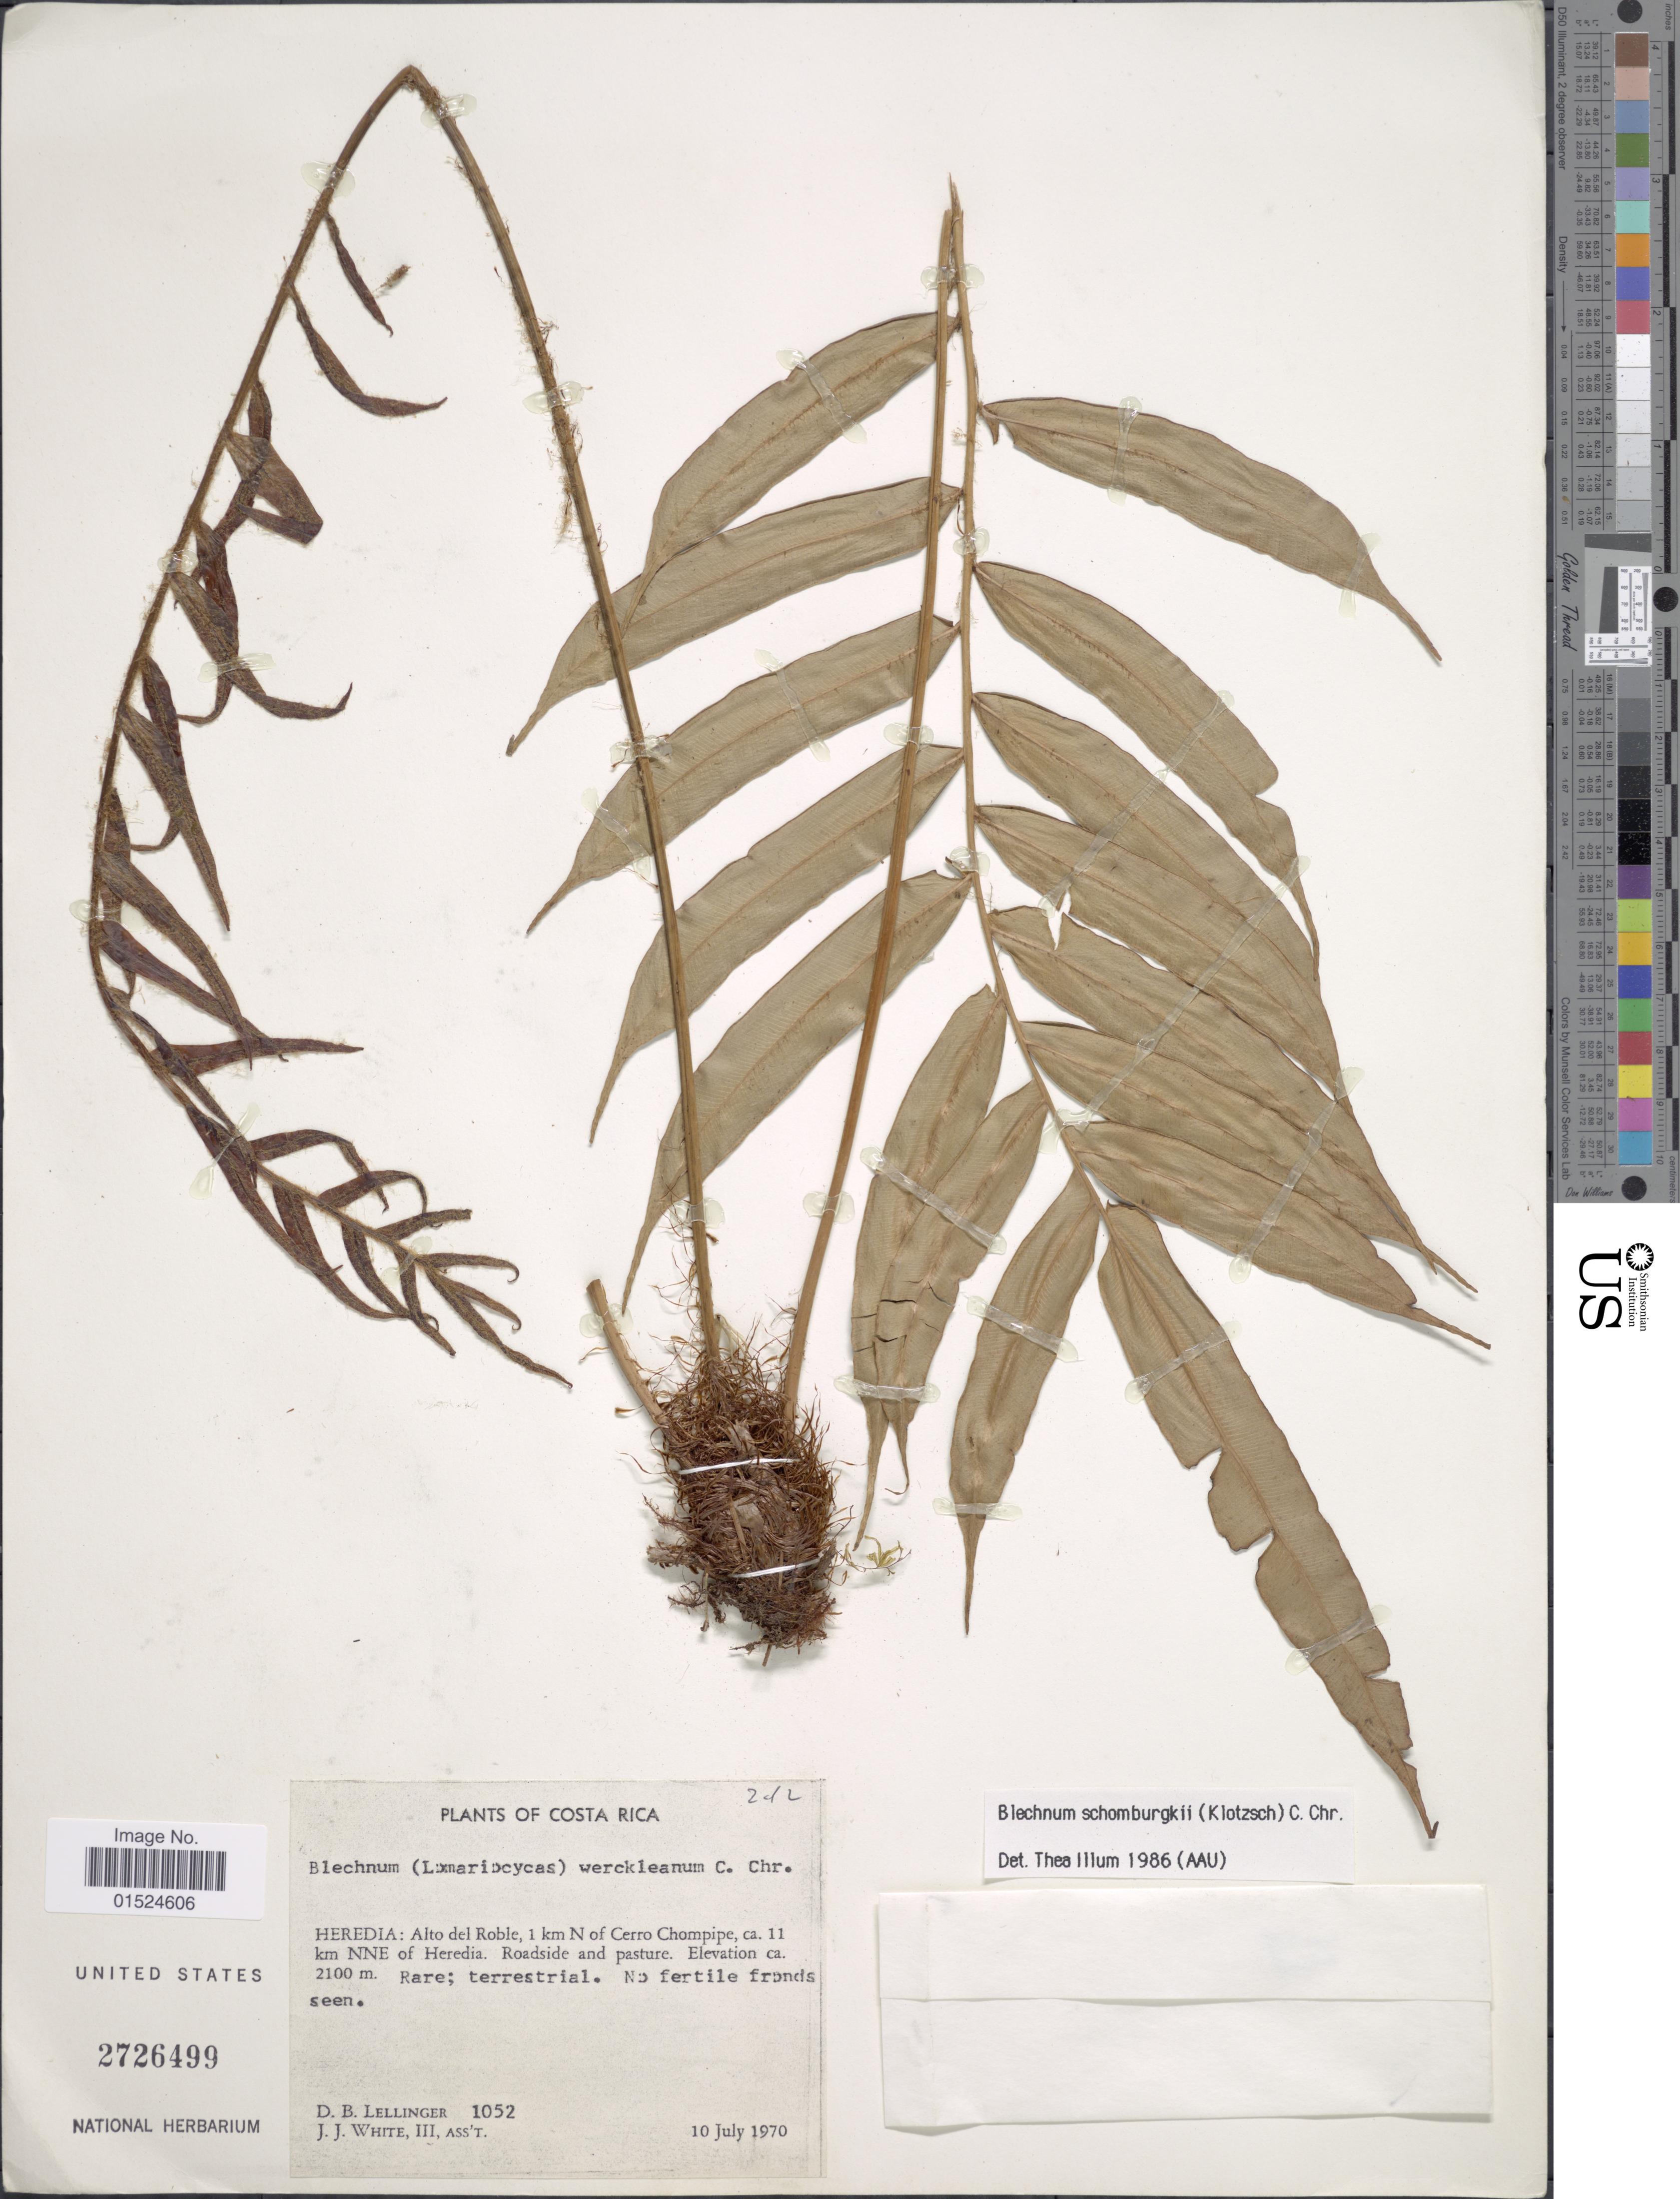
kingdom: Plantae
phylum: Tracheophyta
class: Polypodiopsida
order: Polypodiales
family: Blechnaceae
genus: Blechnum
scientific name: Blechnum werckleanum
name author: (Christ) C. Chr.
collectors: D. B. Lellinger & J. J. White III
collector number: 1052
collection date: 1970-07-10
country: Costa Rica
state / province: Heredia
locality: Alto del Roble, 1 km N of Cerro Chompipe, ca. 11 km NNE of Heredia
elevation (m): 2100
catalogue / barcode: US 2726499